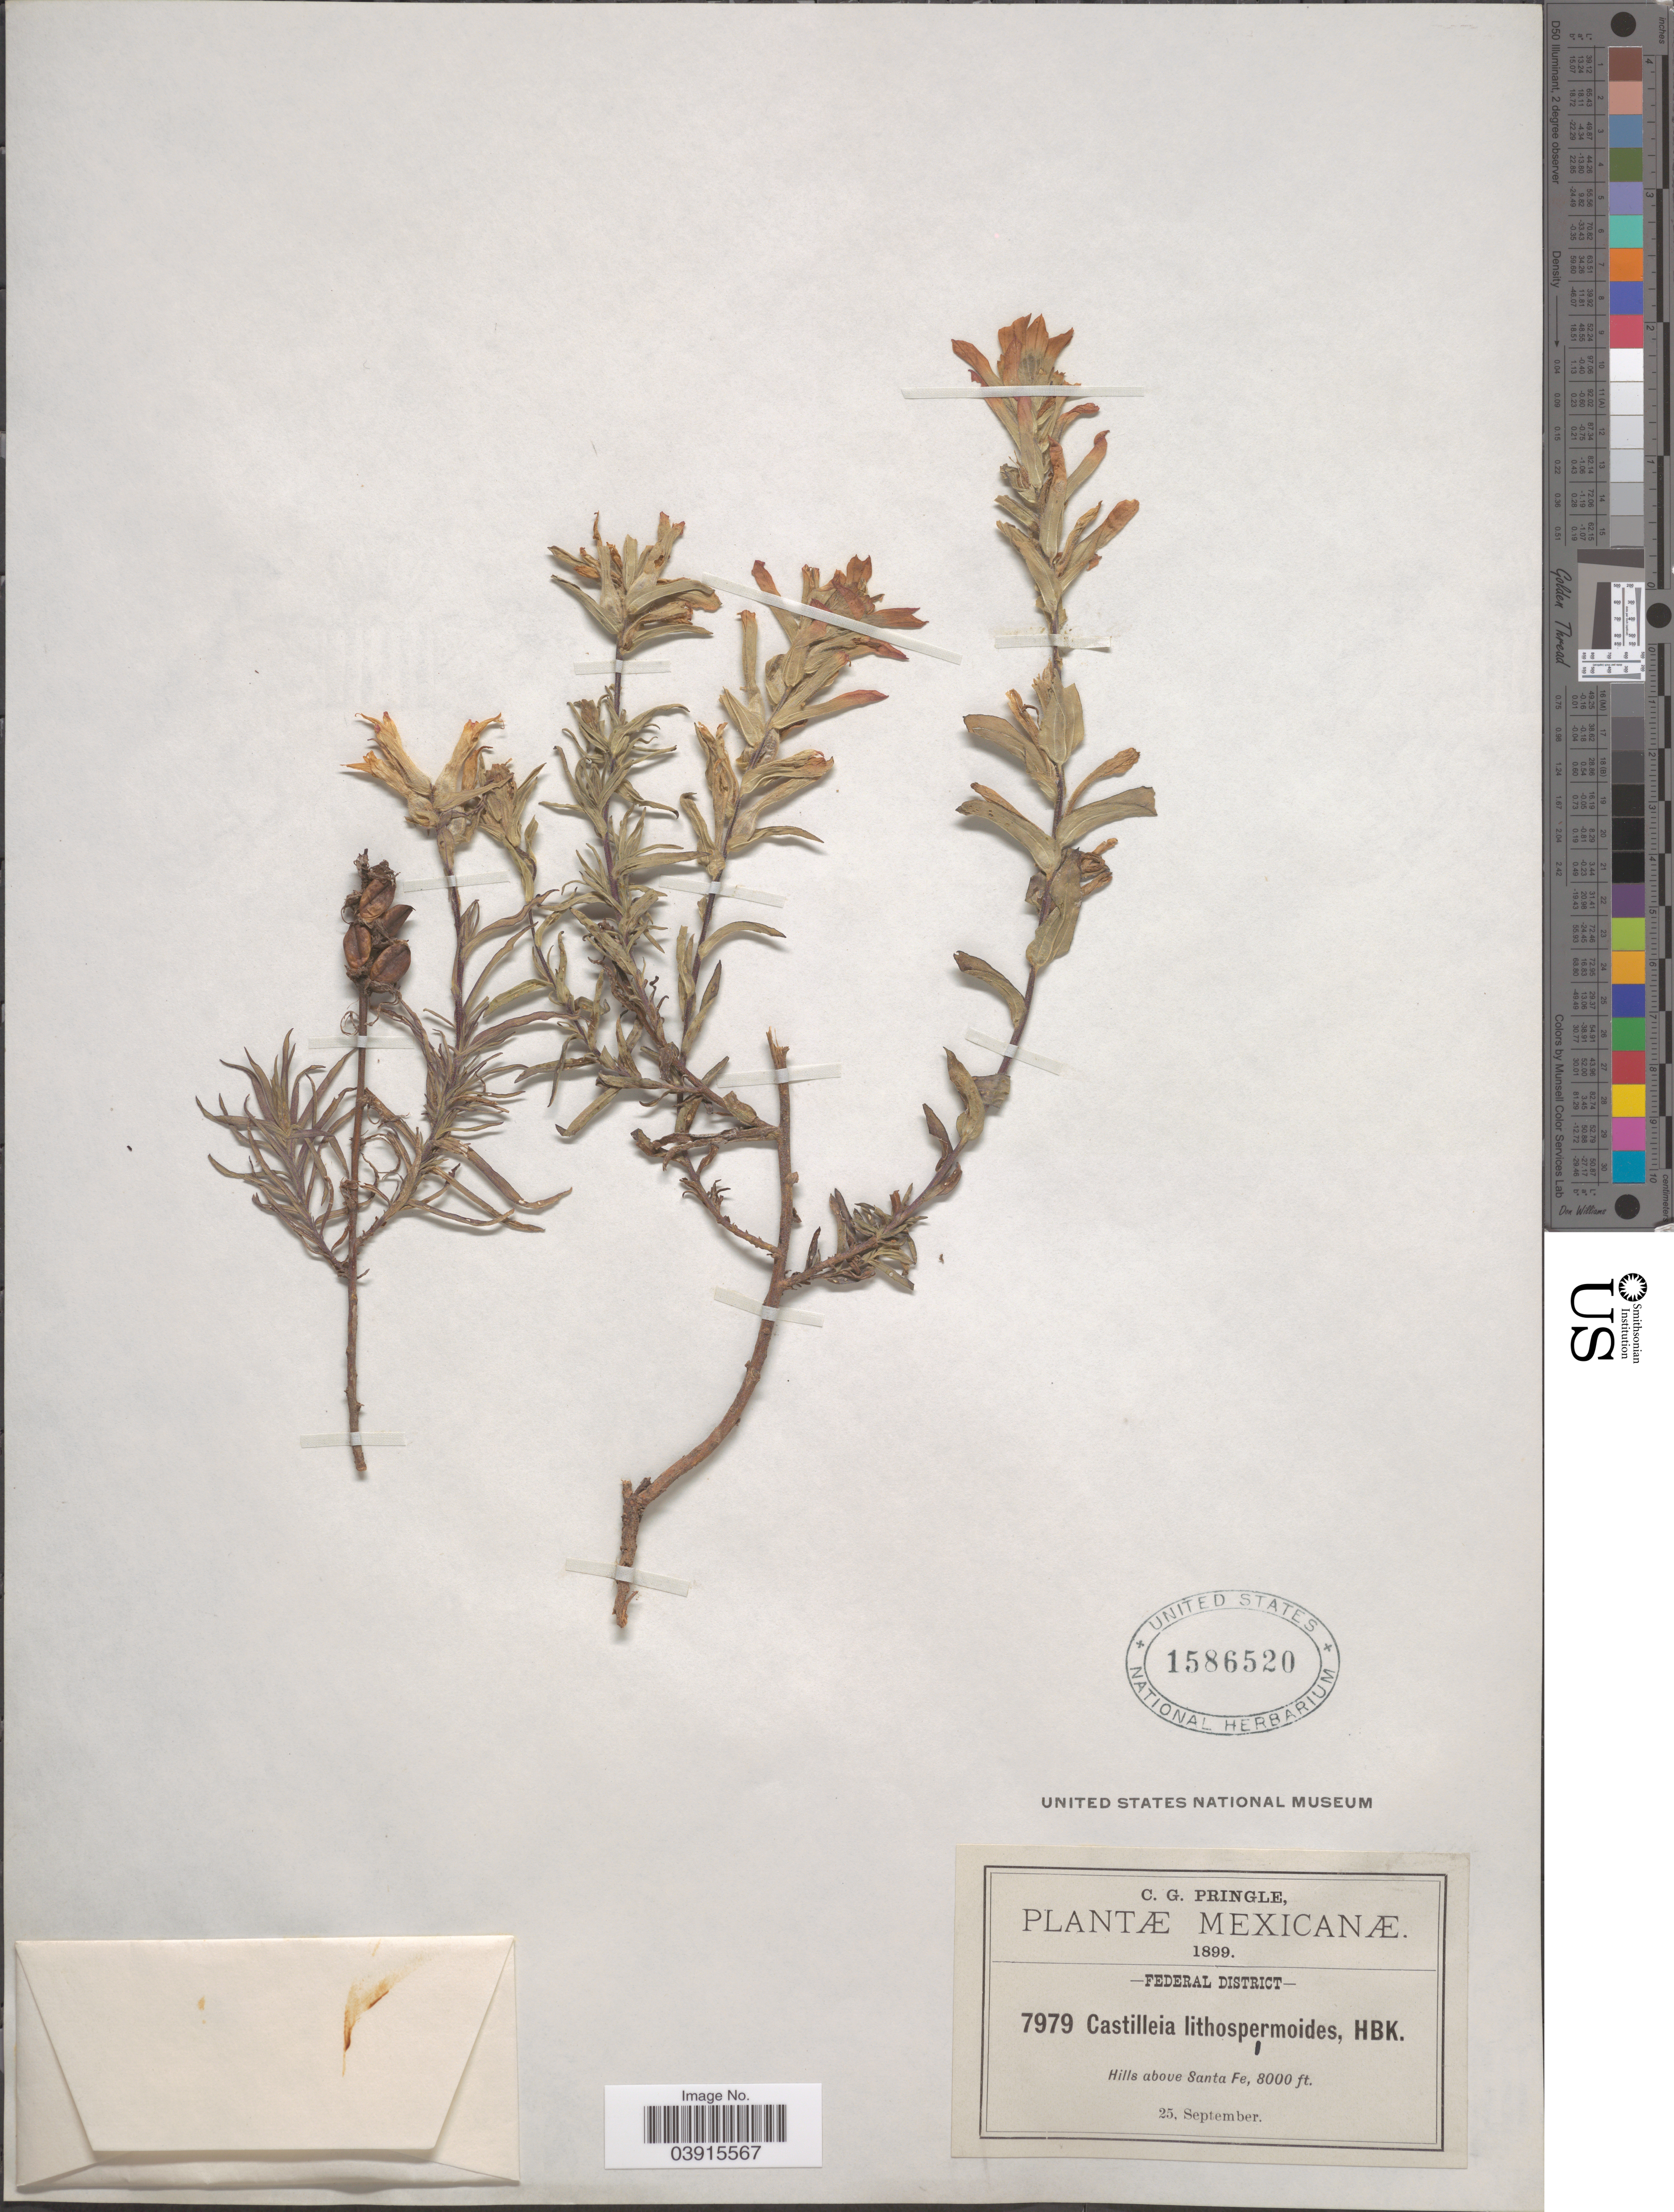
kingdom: Plantae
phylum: Tracheophyta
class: Magnoliopsida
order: Lamiales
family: Orobanchaceae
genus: Castilleja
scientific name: Castilleja scorzonerifolia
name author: Kunth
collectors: C. G. Pringle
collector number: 7979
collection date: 1899-09-25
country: Mexico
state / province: Distrito Federal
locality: Federal District. Hills above Santa Fe.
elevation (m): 2438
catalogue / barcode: US 1586520